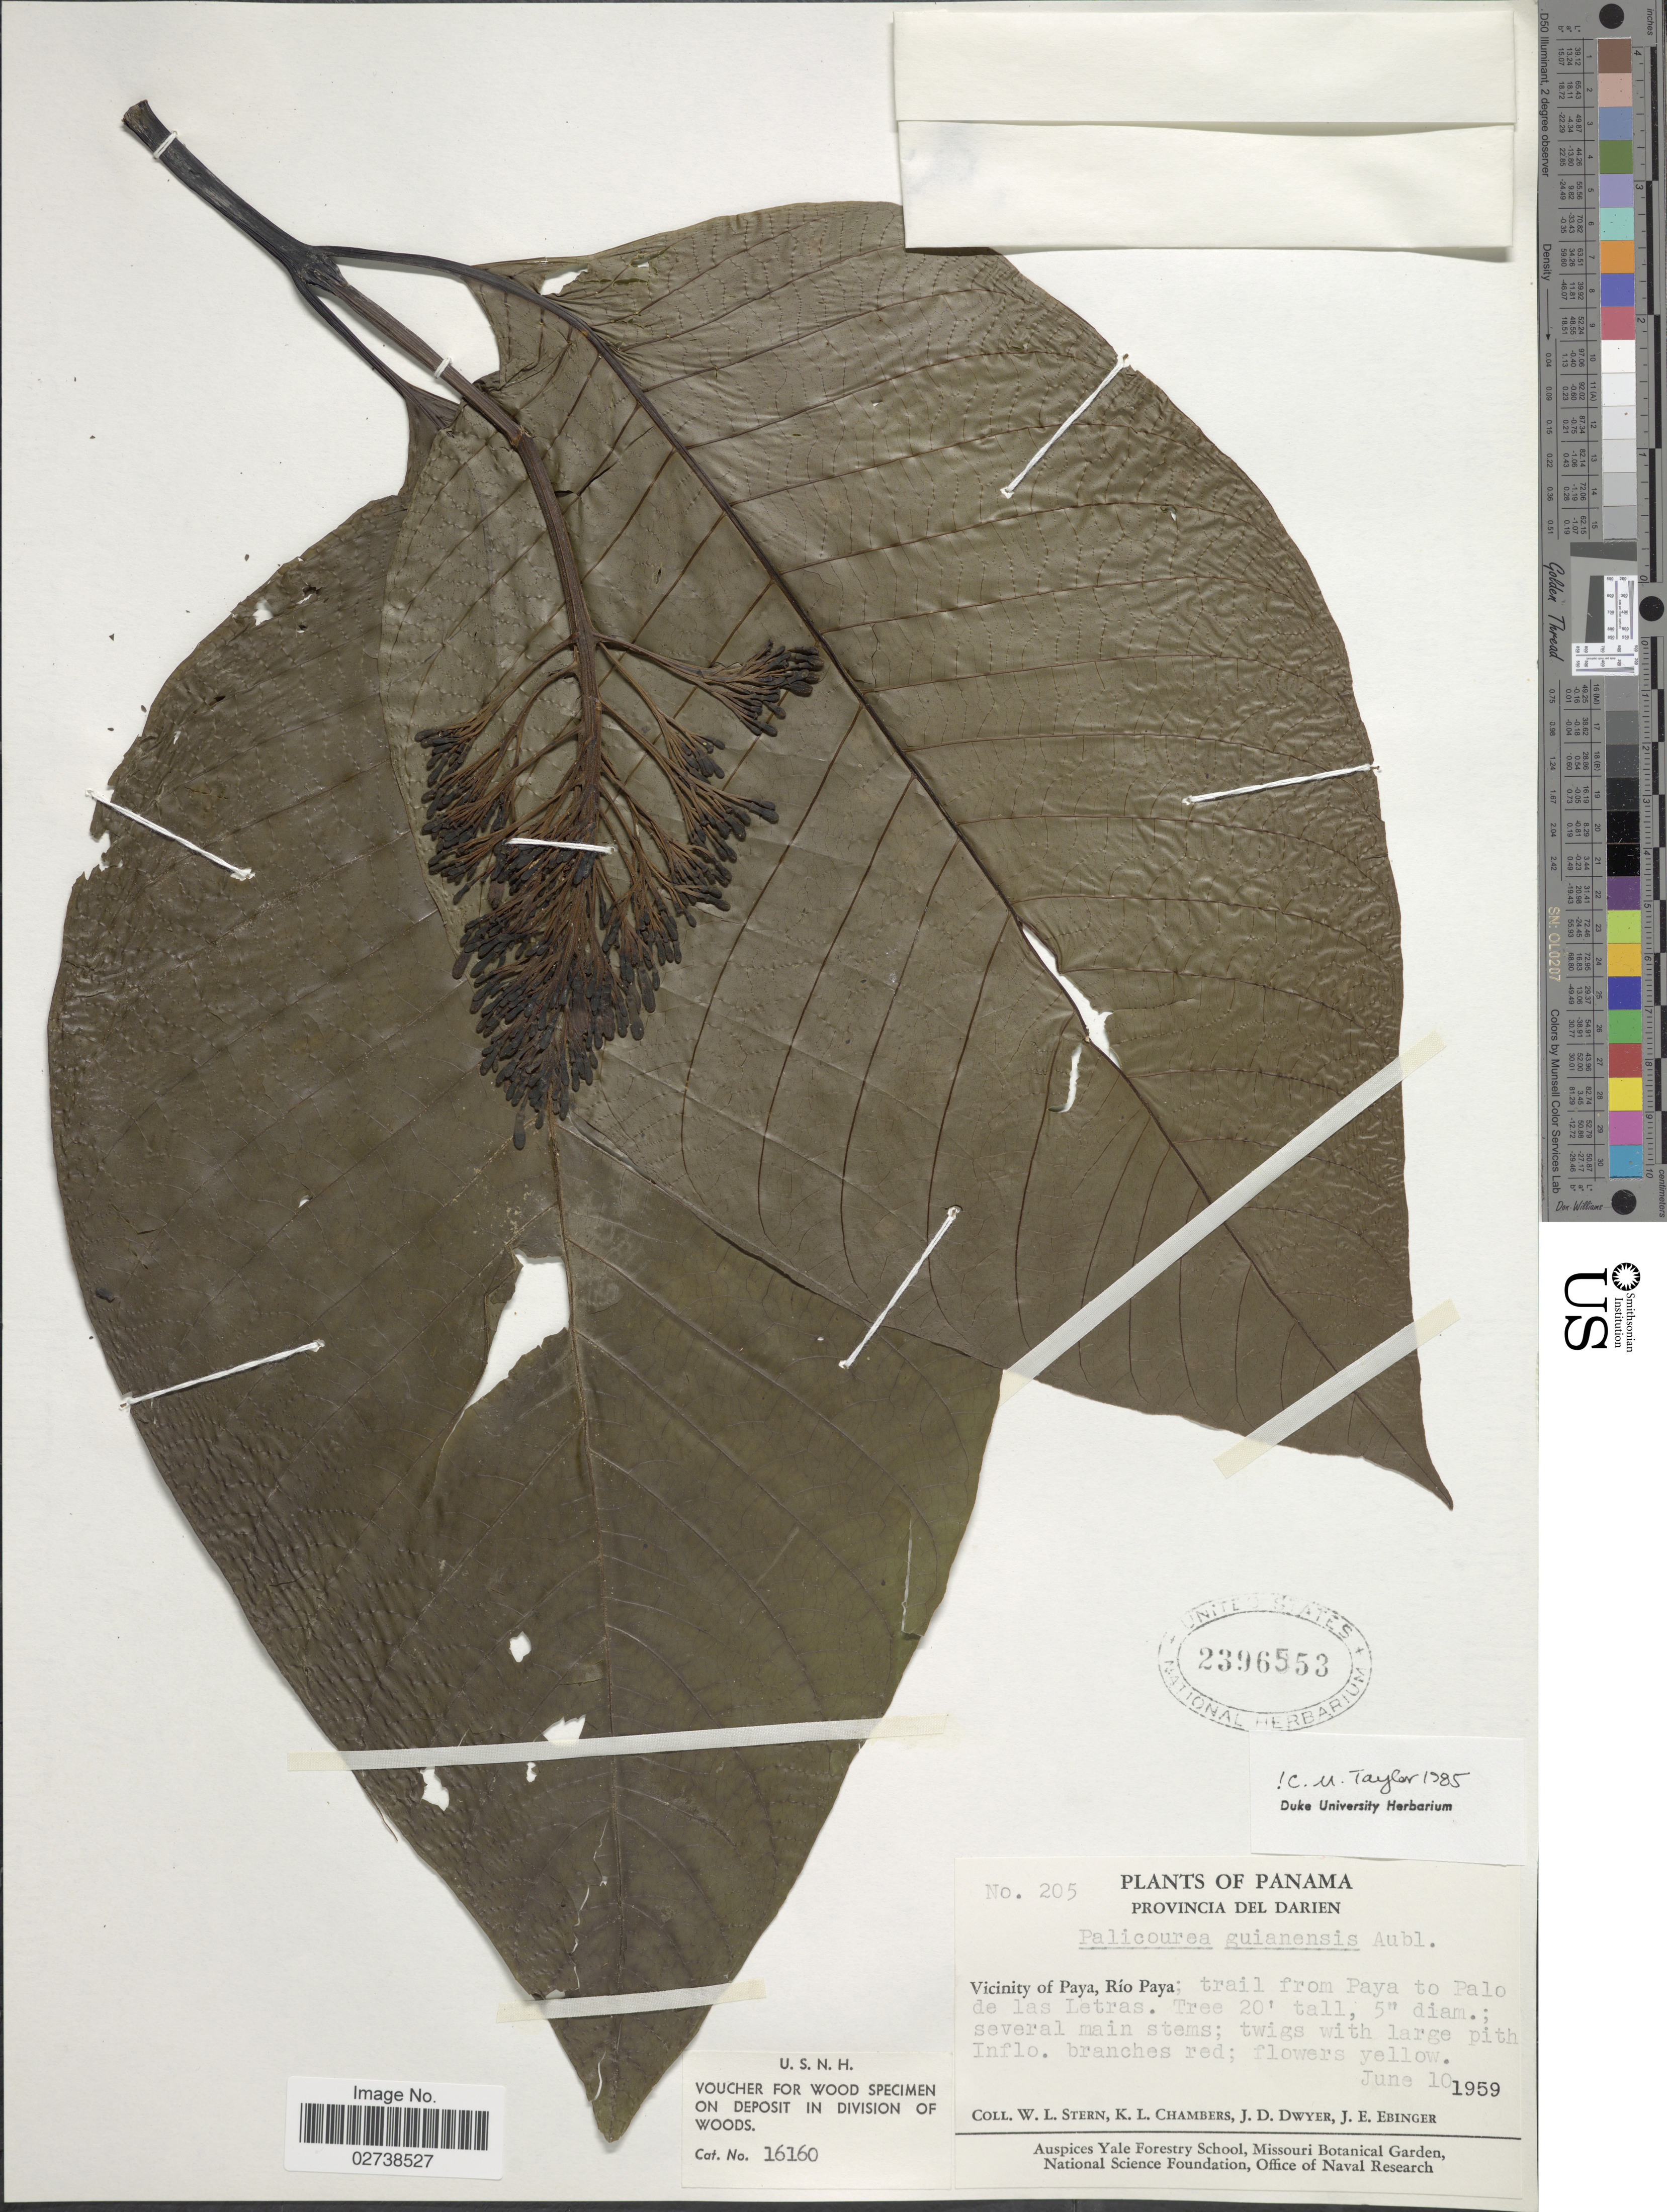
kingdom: Plantae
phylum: Tracheophyta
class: Magnoliopsida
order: Gentianales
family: Rubiaceae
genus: Palicourea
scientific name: Palicourea guianensis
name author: Aubl.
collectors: W. L. Stern, K. Chambers, J. D. Dwyer & J. Ebinger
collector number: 205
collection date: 1959-06-10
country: Panama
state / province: Darién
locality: Vicinity of Paya, Río Paya; trail from Paya to Palo de las Letras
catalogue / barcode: US 2396553